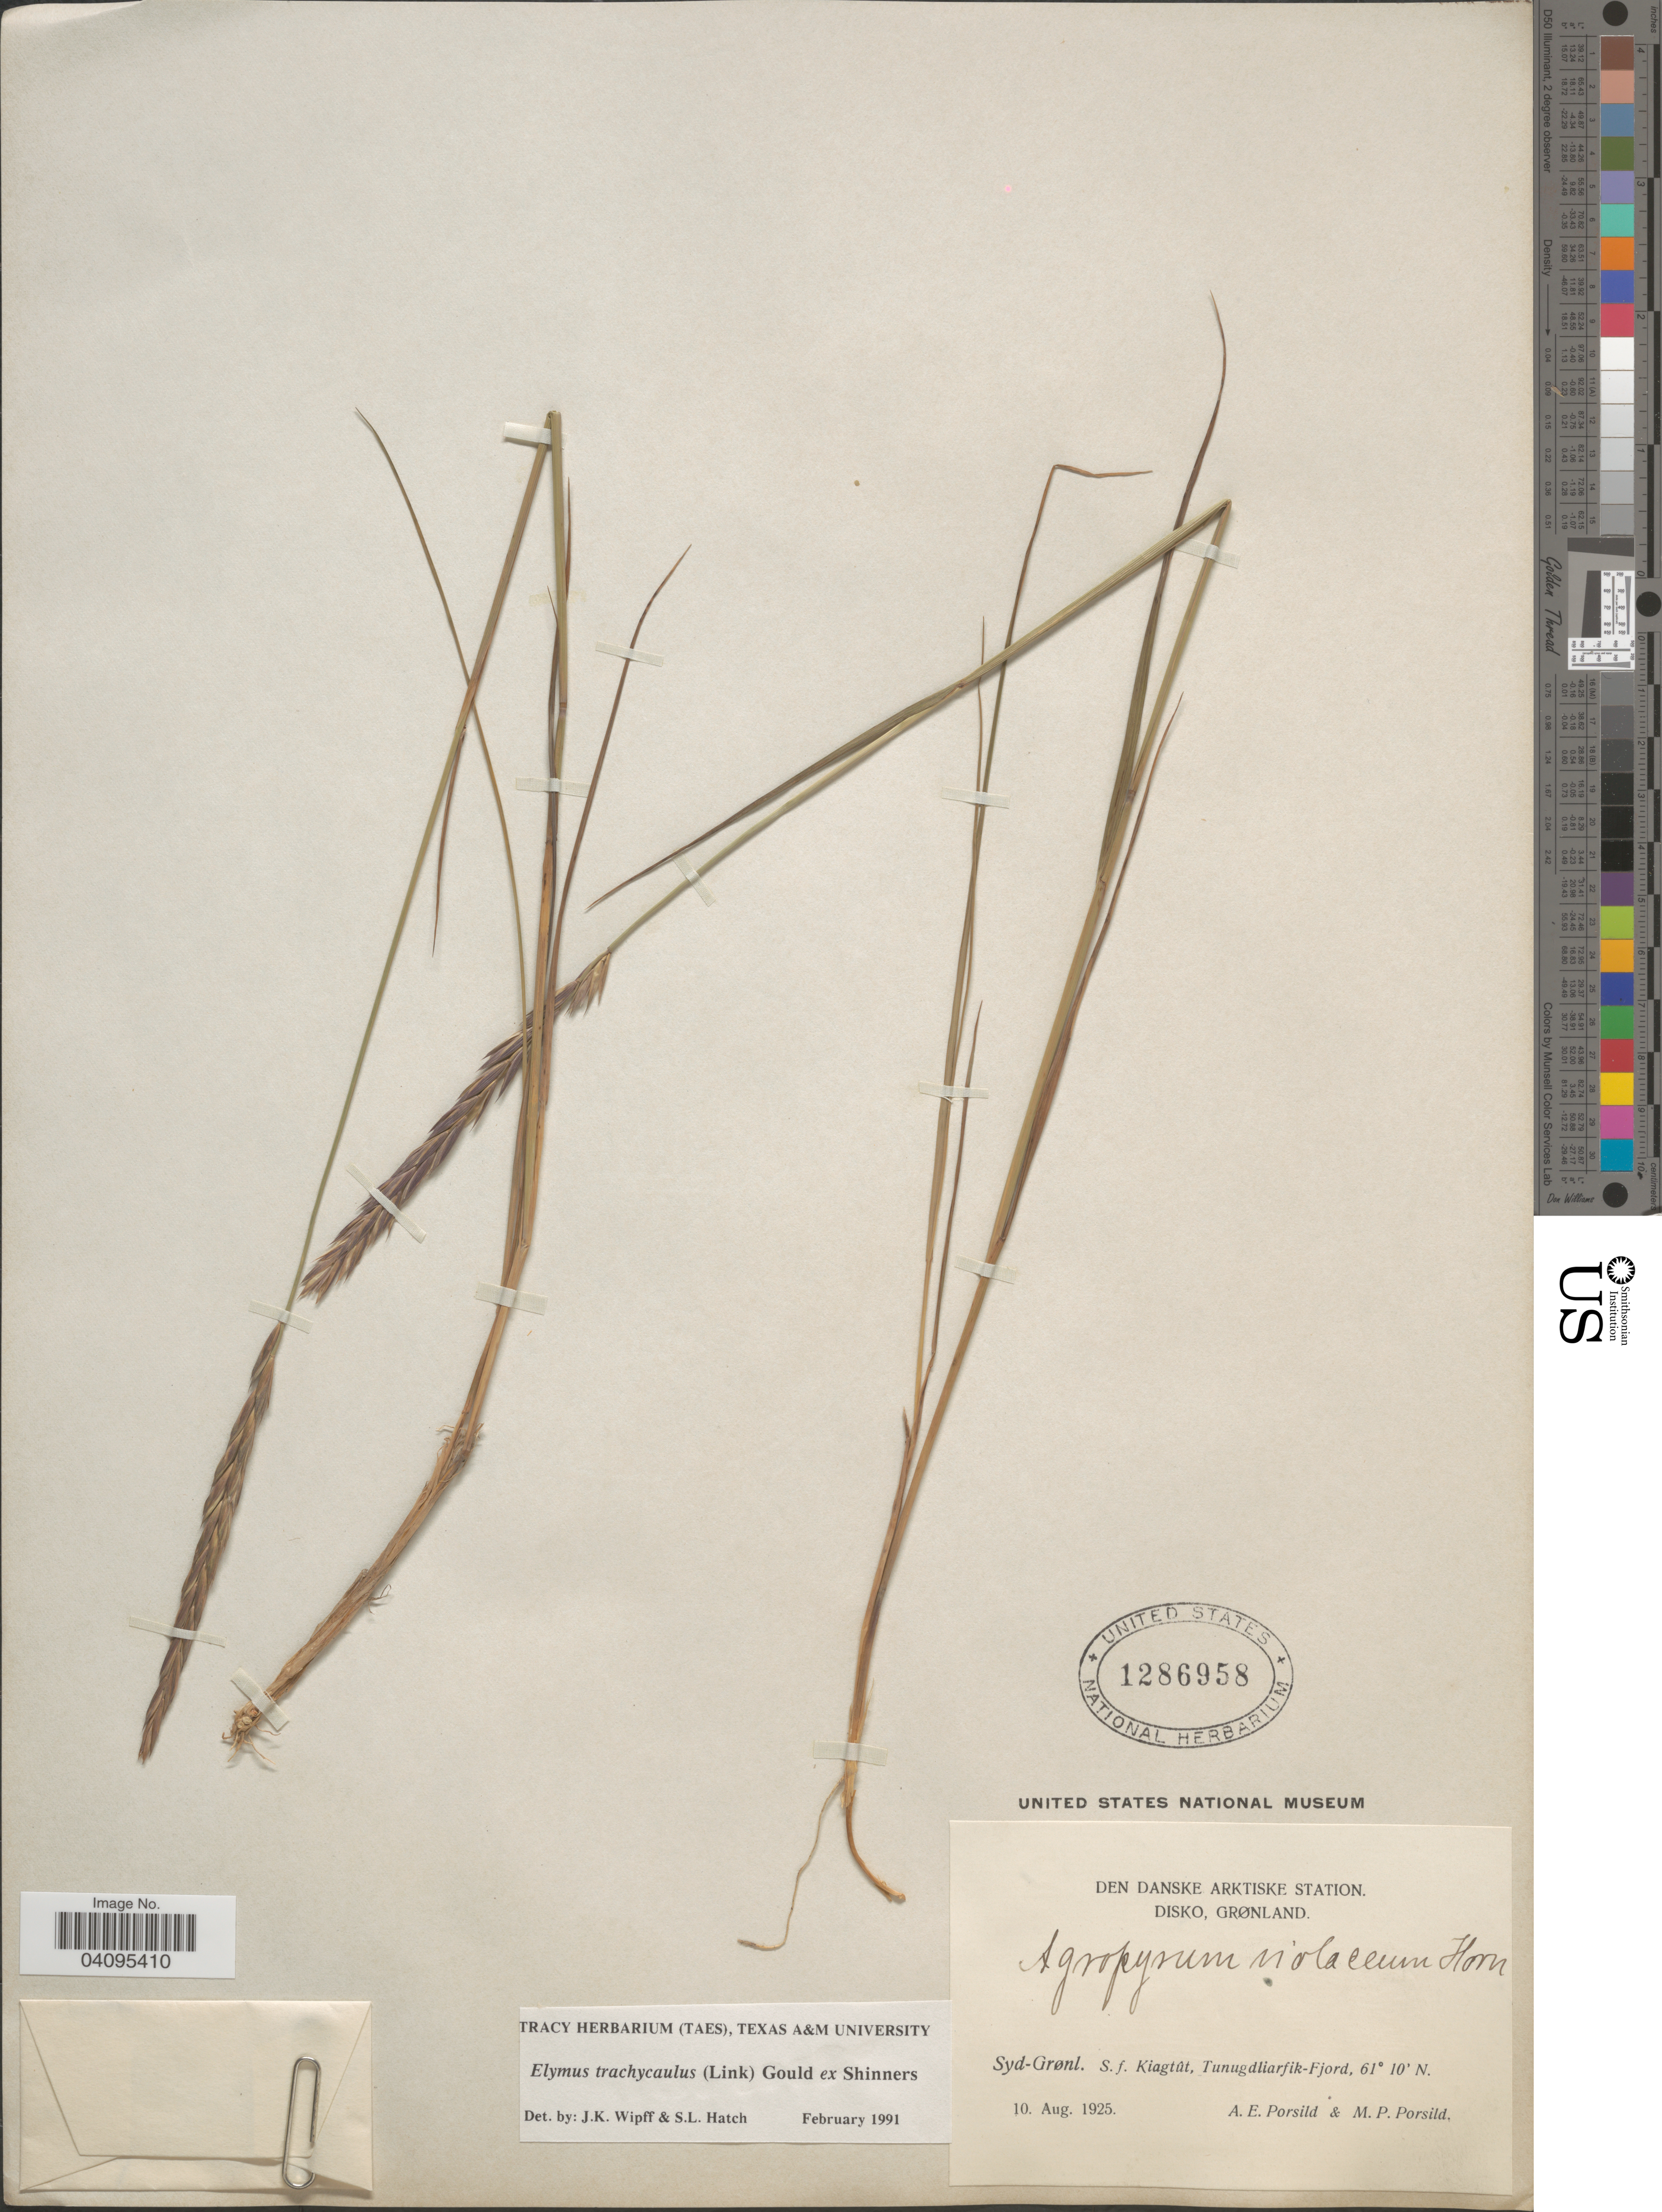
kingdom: Plantae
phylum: Tracheophyta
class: Liliopsida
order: Poales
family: Poaceae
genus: Elymus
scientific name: Elymus trachycaulus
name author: (Link) Gould ex Shinners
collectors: A. E. Porsild & M. P. Porsild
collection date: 1925-08-10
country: Greenland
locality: Den Danske Arktiske Station. Disko, Grønland. Syd-Grønl. s. f. Kiagtût, Tunugdliarfik-Fjord.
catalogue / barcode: US 1286958